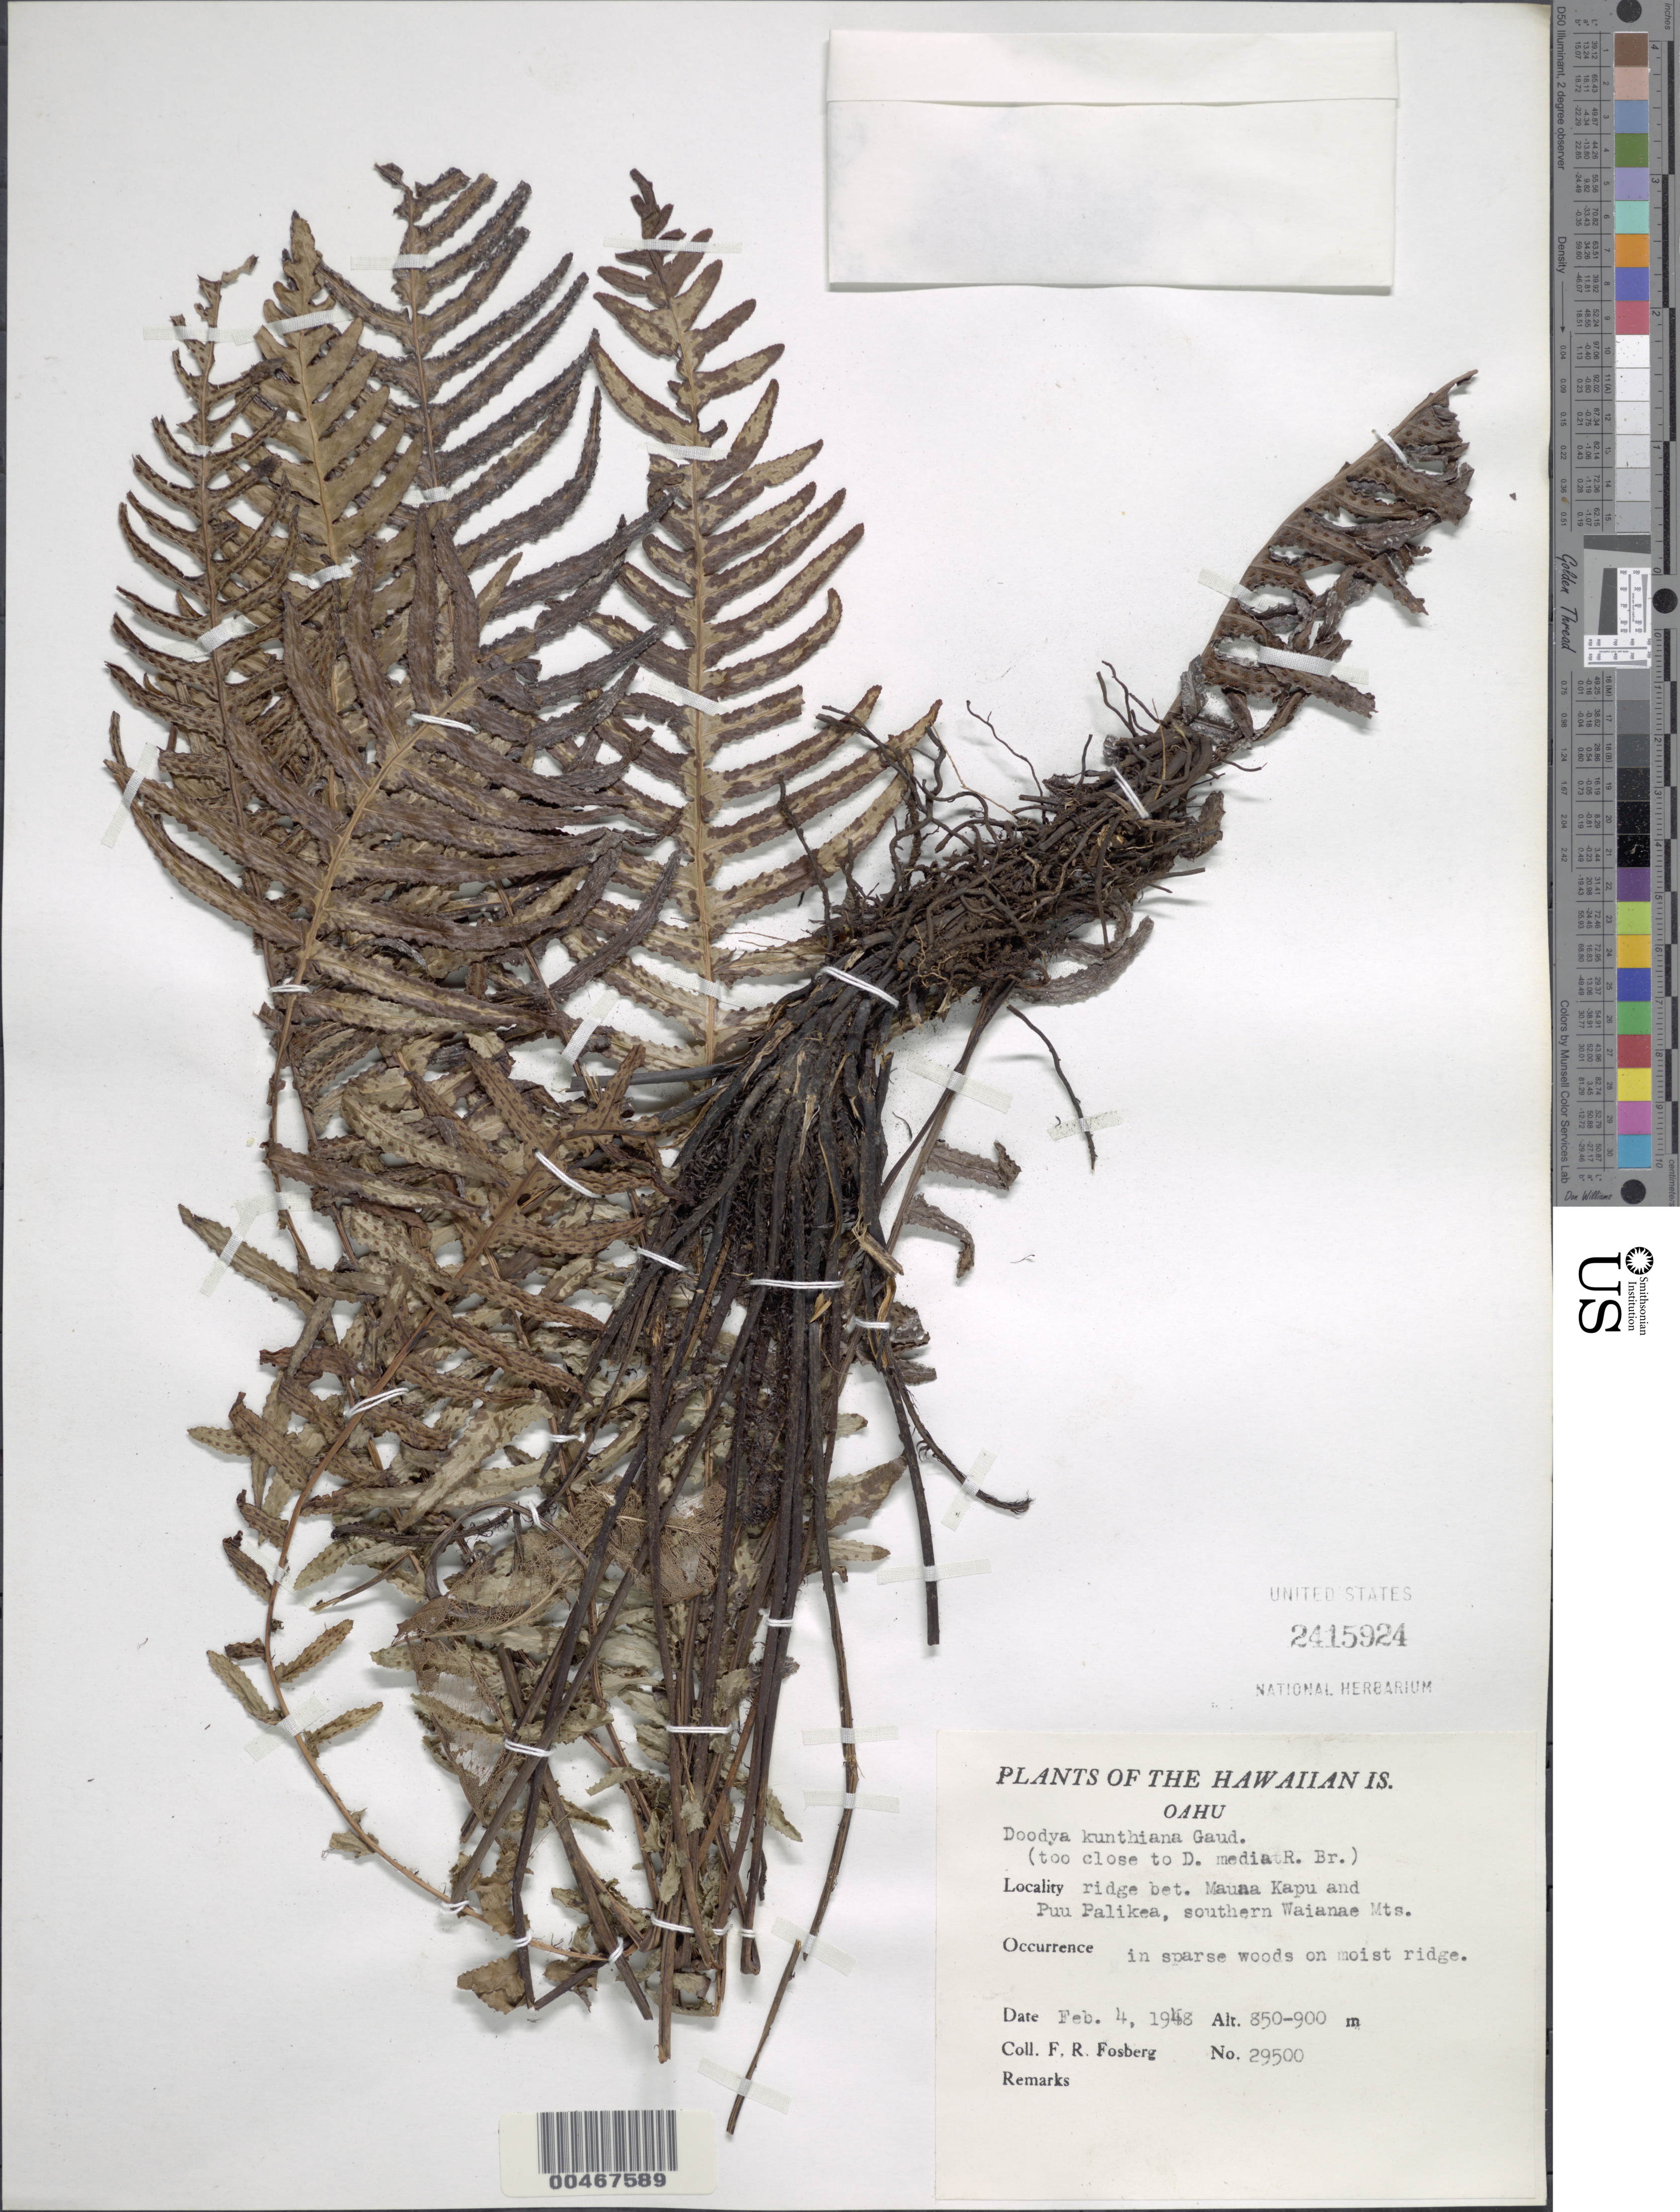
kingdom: Plantae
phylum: Tracheophyta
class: Polypodiopsida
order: Polypodiales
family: Blechnaceae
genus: Doodia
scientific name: Doodia kunthiana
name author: Gaudich.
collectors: F. R. Fosberg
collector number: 29500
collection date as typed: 4 Feb 1948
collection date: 1948-02-04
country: United States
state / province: Hawaii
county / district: Honolulu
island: Oahu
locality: Ridge bet. Mauna Kapu and Puu Palikea, southern Waianae Mts.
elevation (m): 850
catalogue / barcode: US 2415924